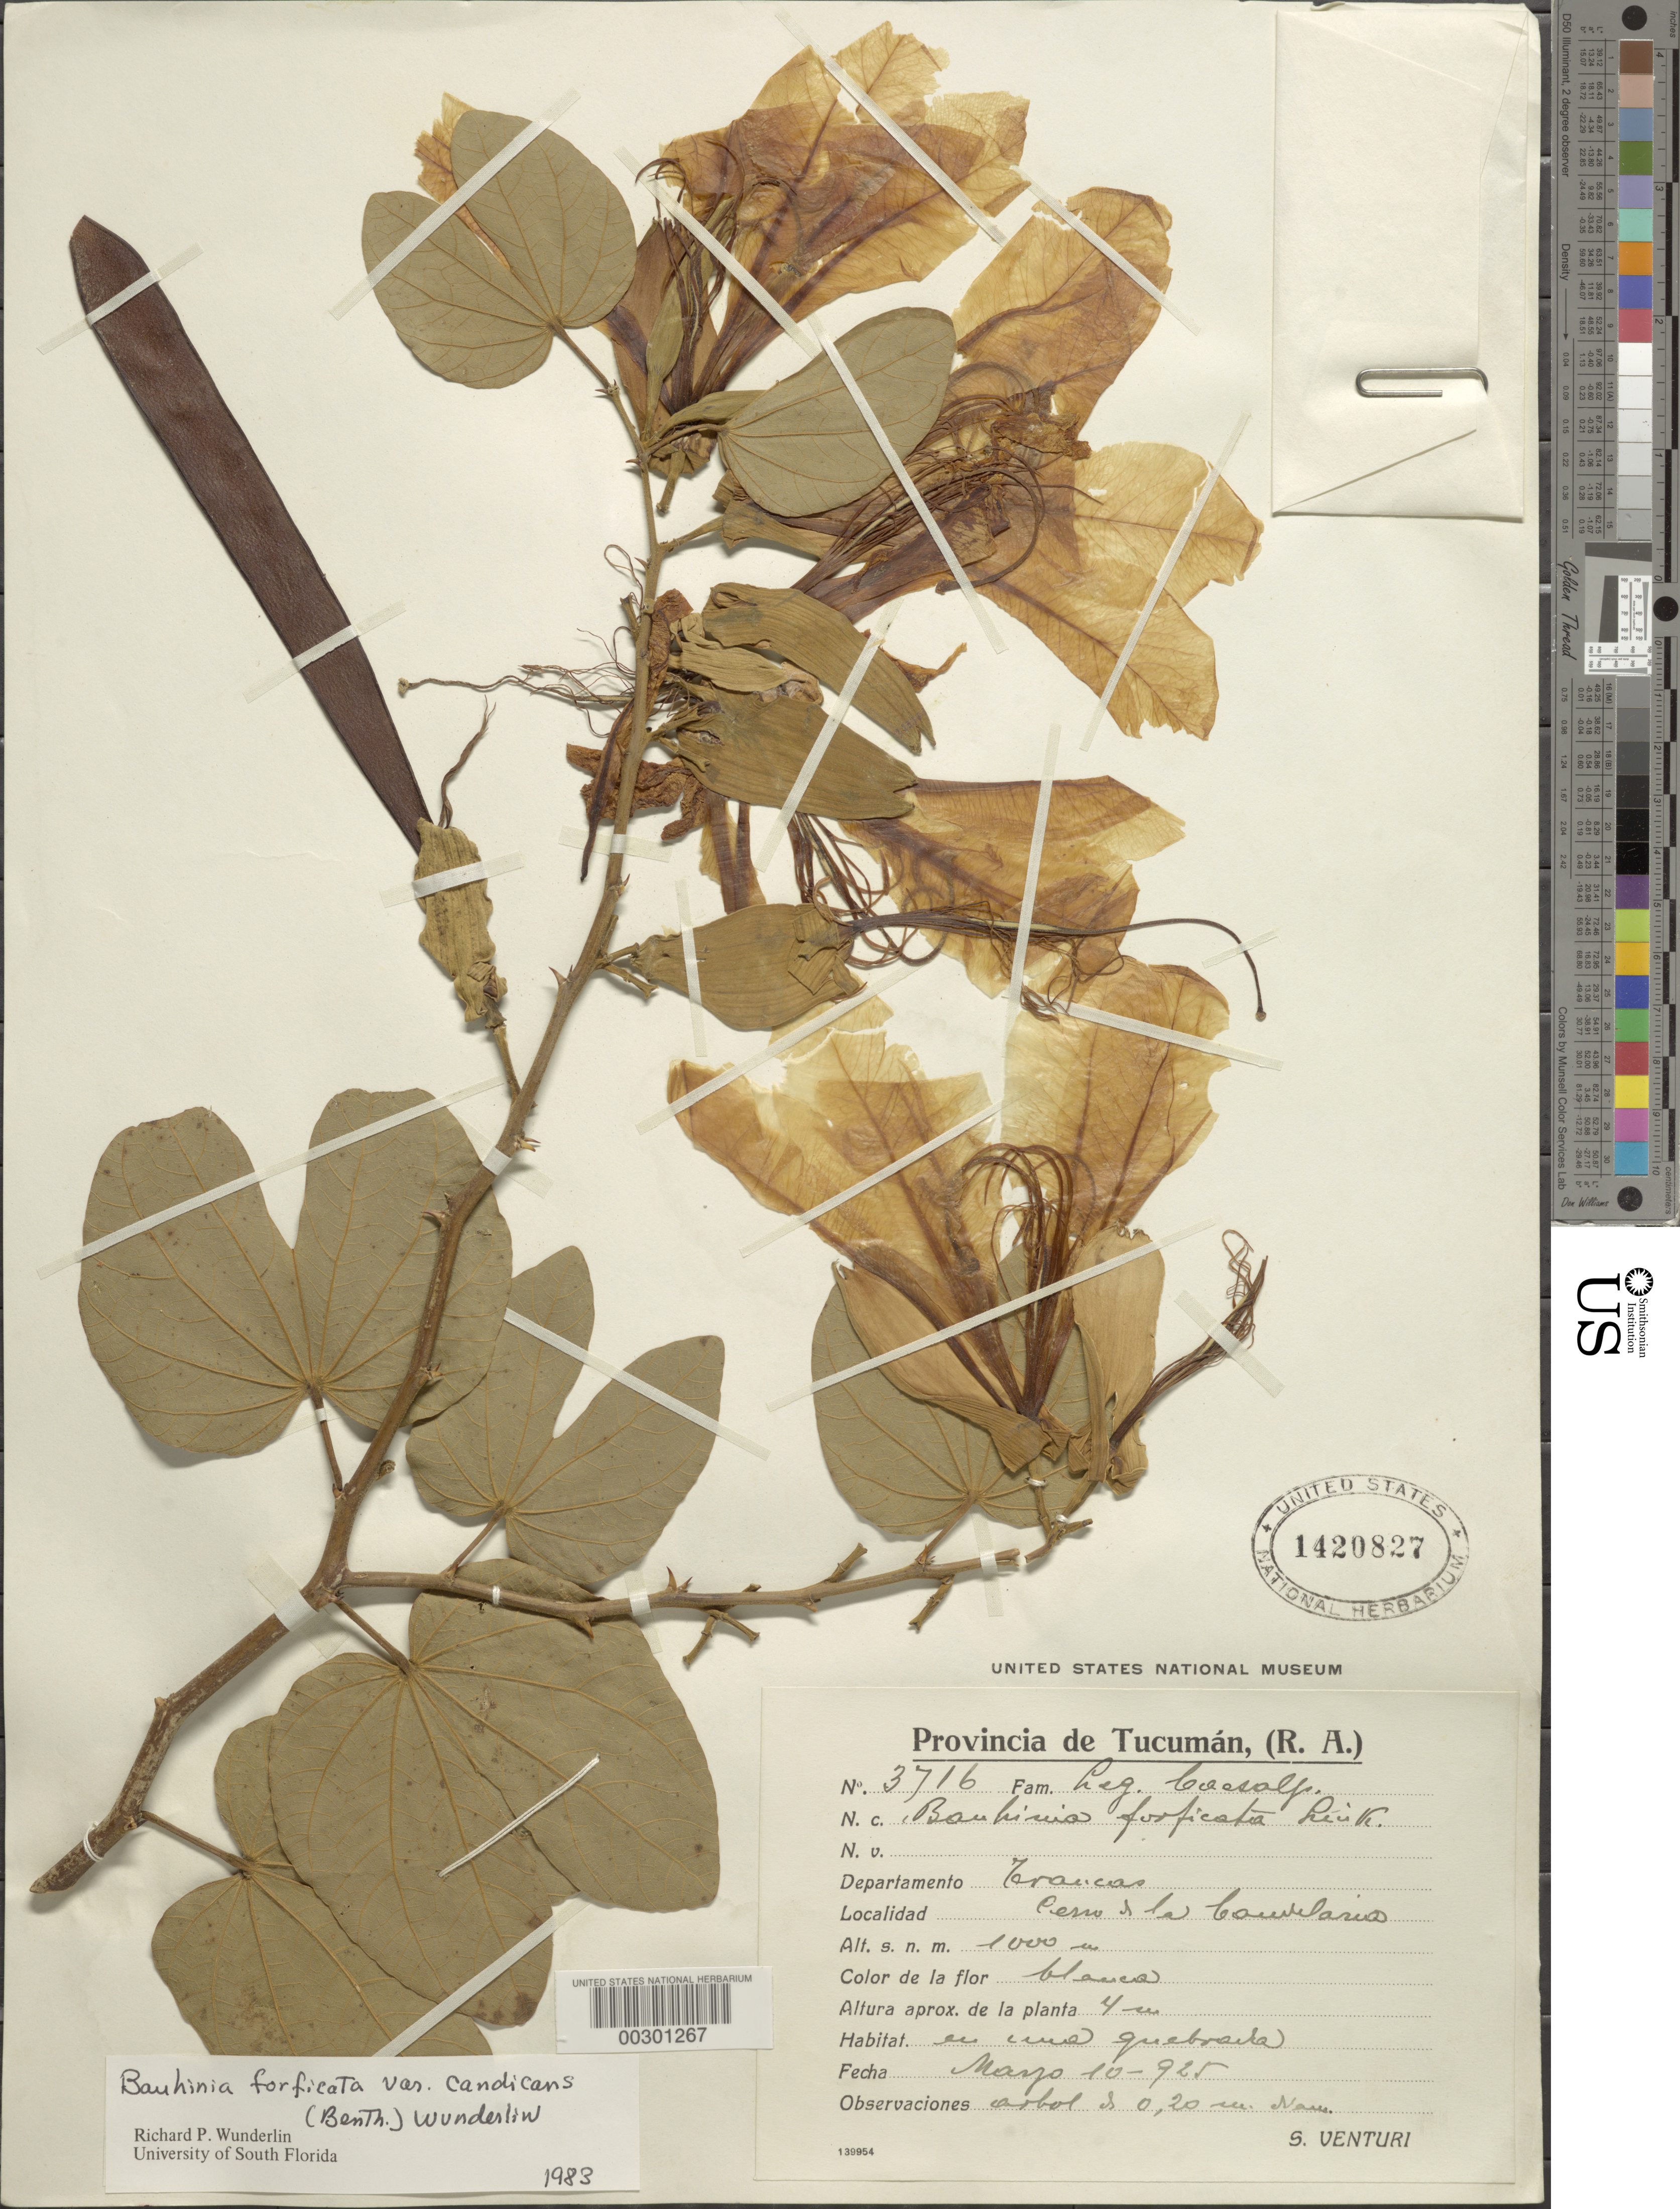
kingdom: Plantae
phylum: Tracheophyta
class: Magnoliopsida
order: Fabales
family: Fabaceae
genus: Bauhinia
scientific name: Bauhinia forficata subsp. pruinosa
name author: (Vogel) Fortunato & Wunderlin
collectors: S. Venturi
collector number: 3716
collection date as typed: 10 May 1925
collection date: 1925-05-10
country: Argentina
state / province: Tucumán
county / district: Trancas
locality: Cerro and the Couirlaria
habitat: Quebrada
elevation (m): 1000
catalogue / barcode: US 1420827